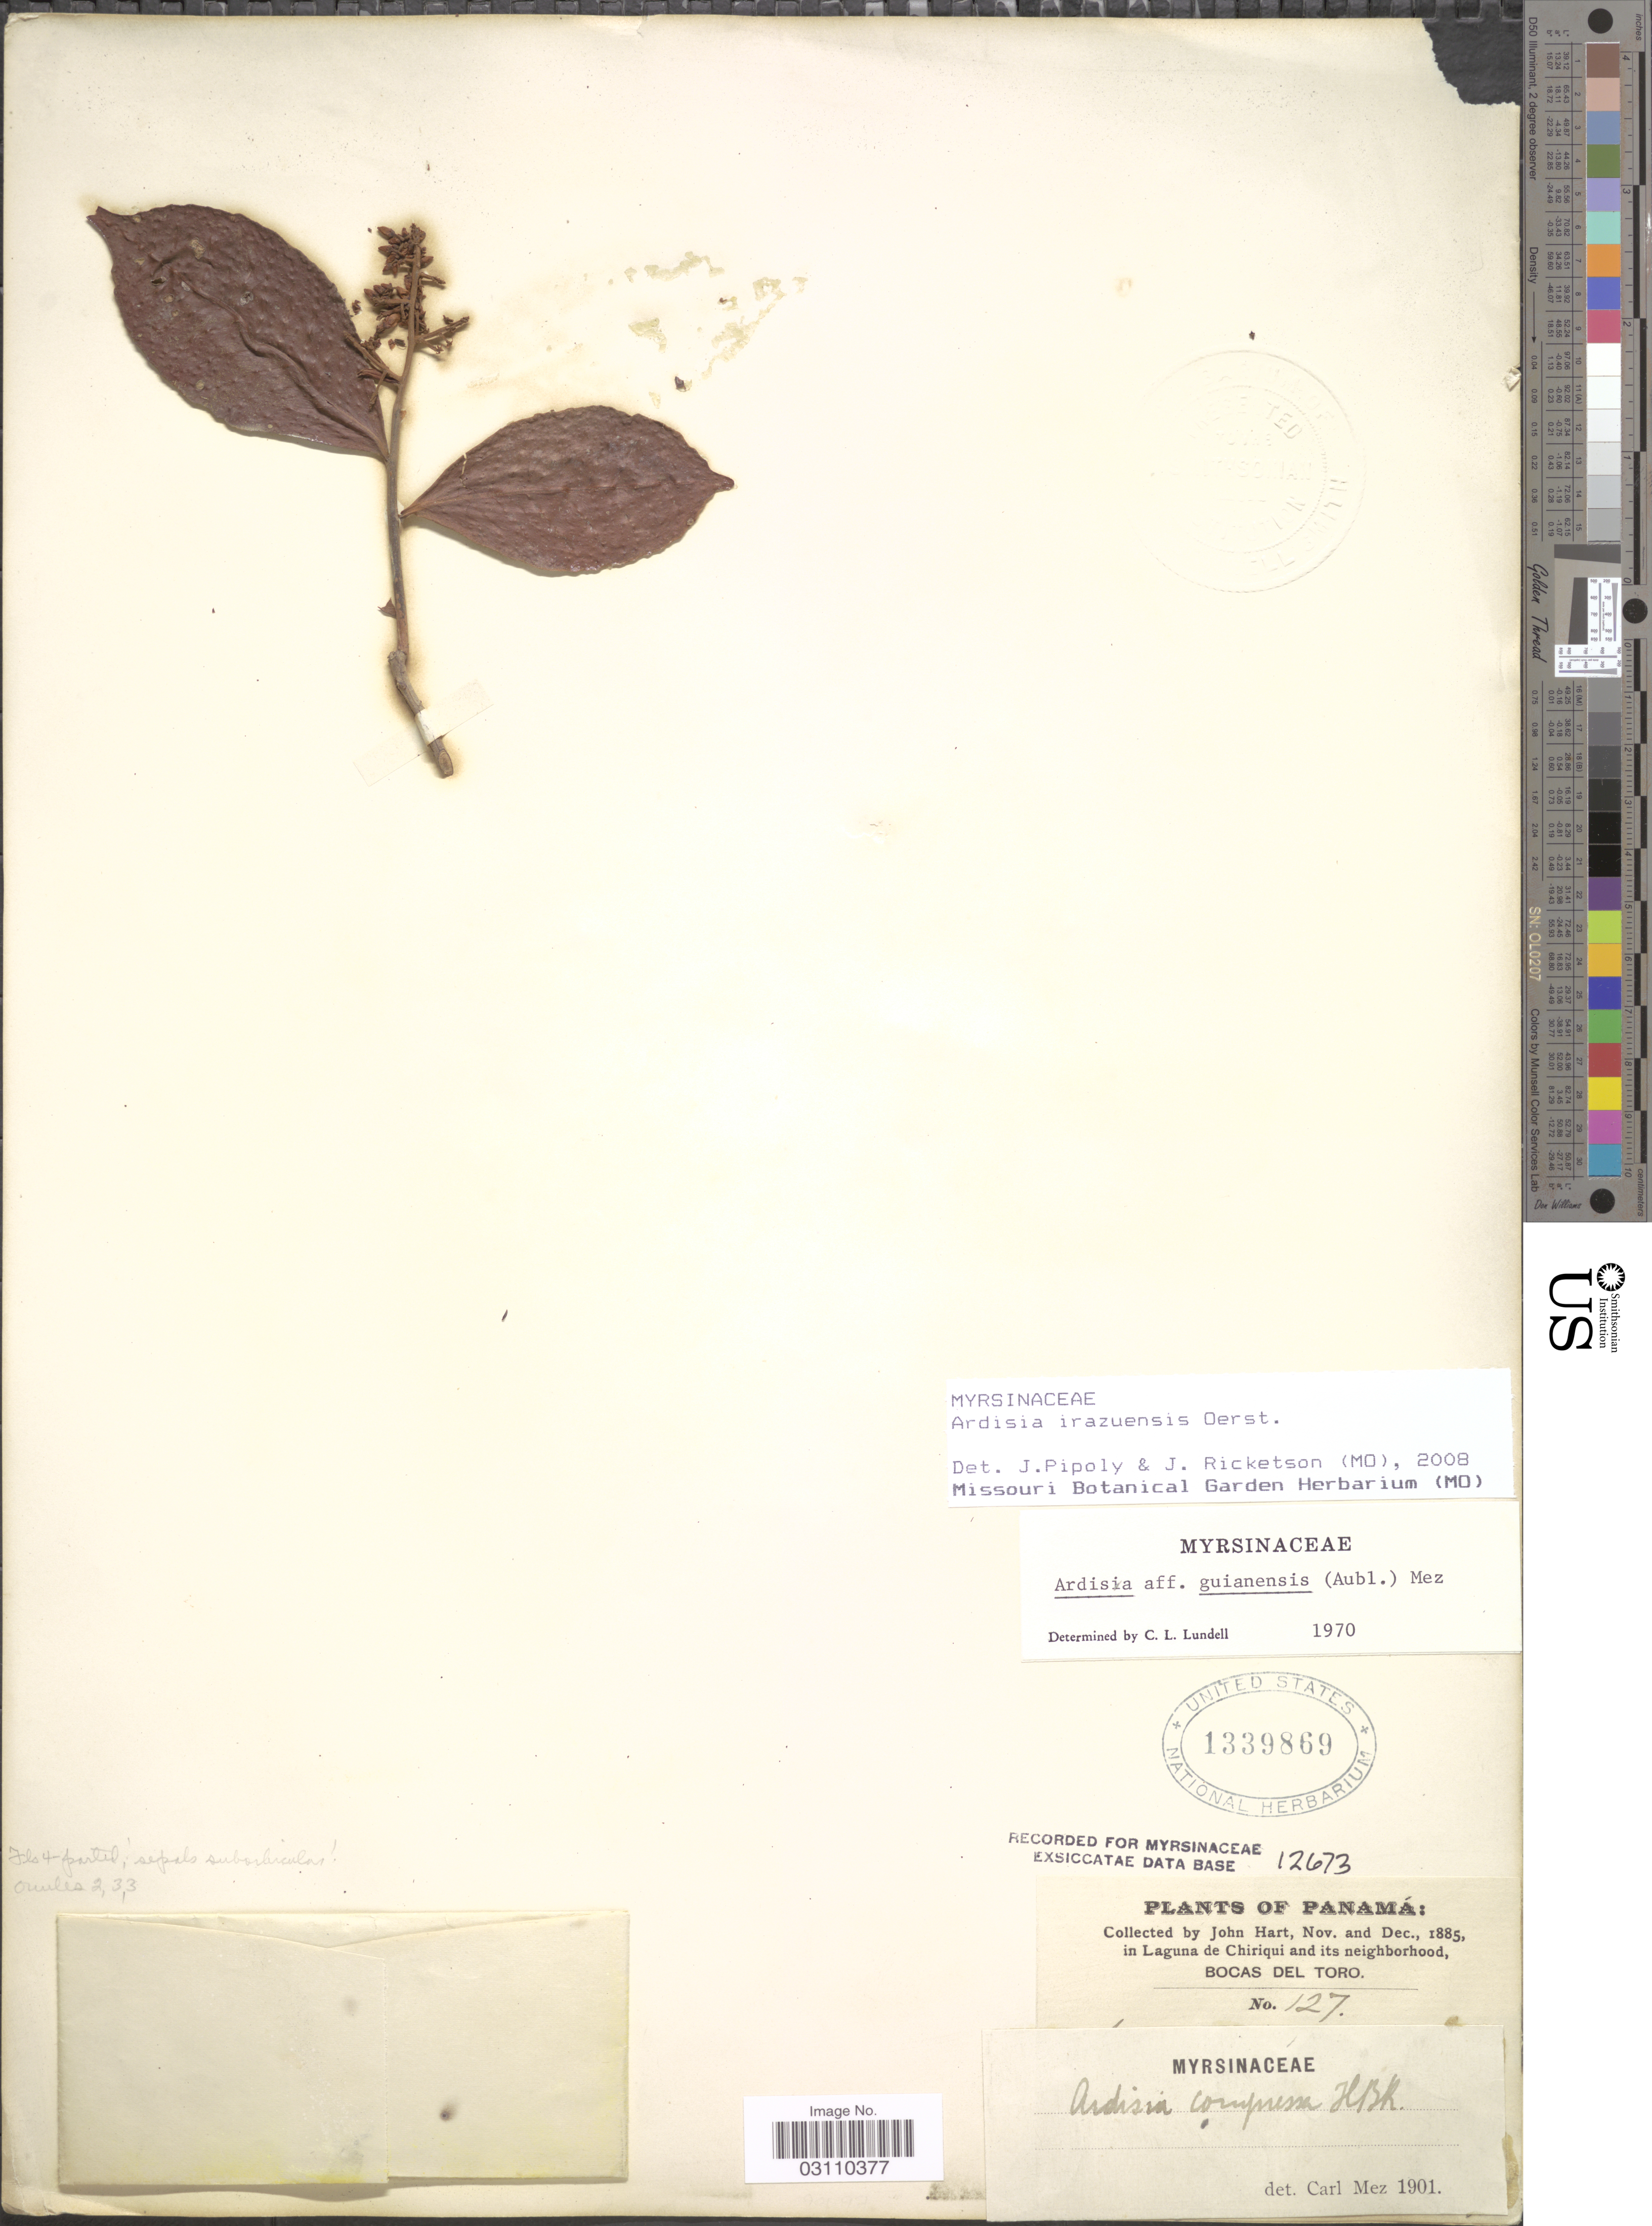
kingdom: Plantae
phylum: Tracheophyta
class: Magnoliopsida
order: Ericales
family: Primulaceae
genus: Ardisia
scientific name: Ardisia irazuensis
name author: Oerst.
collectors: J. Hart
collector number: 127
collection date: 1885-11/1885-12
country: Panama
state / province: Bocas del Toro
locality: In Laguna de Chiriqui and its neighborhood, Bocas del Toro.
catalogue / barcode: US 1339869